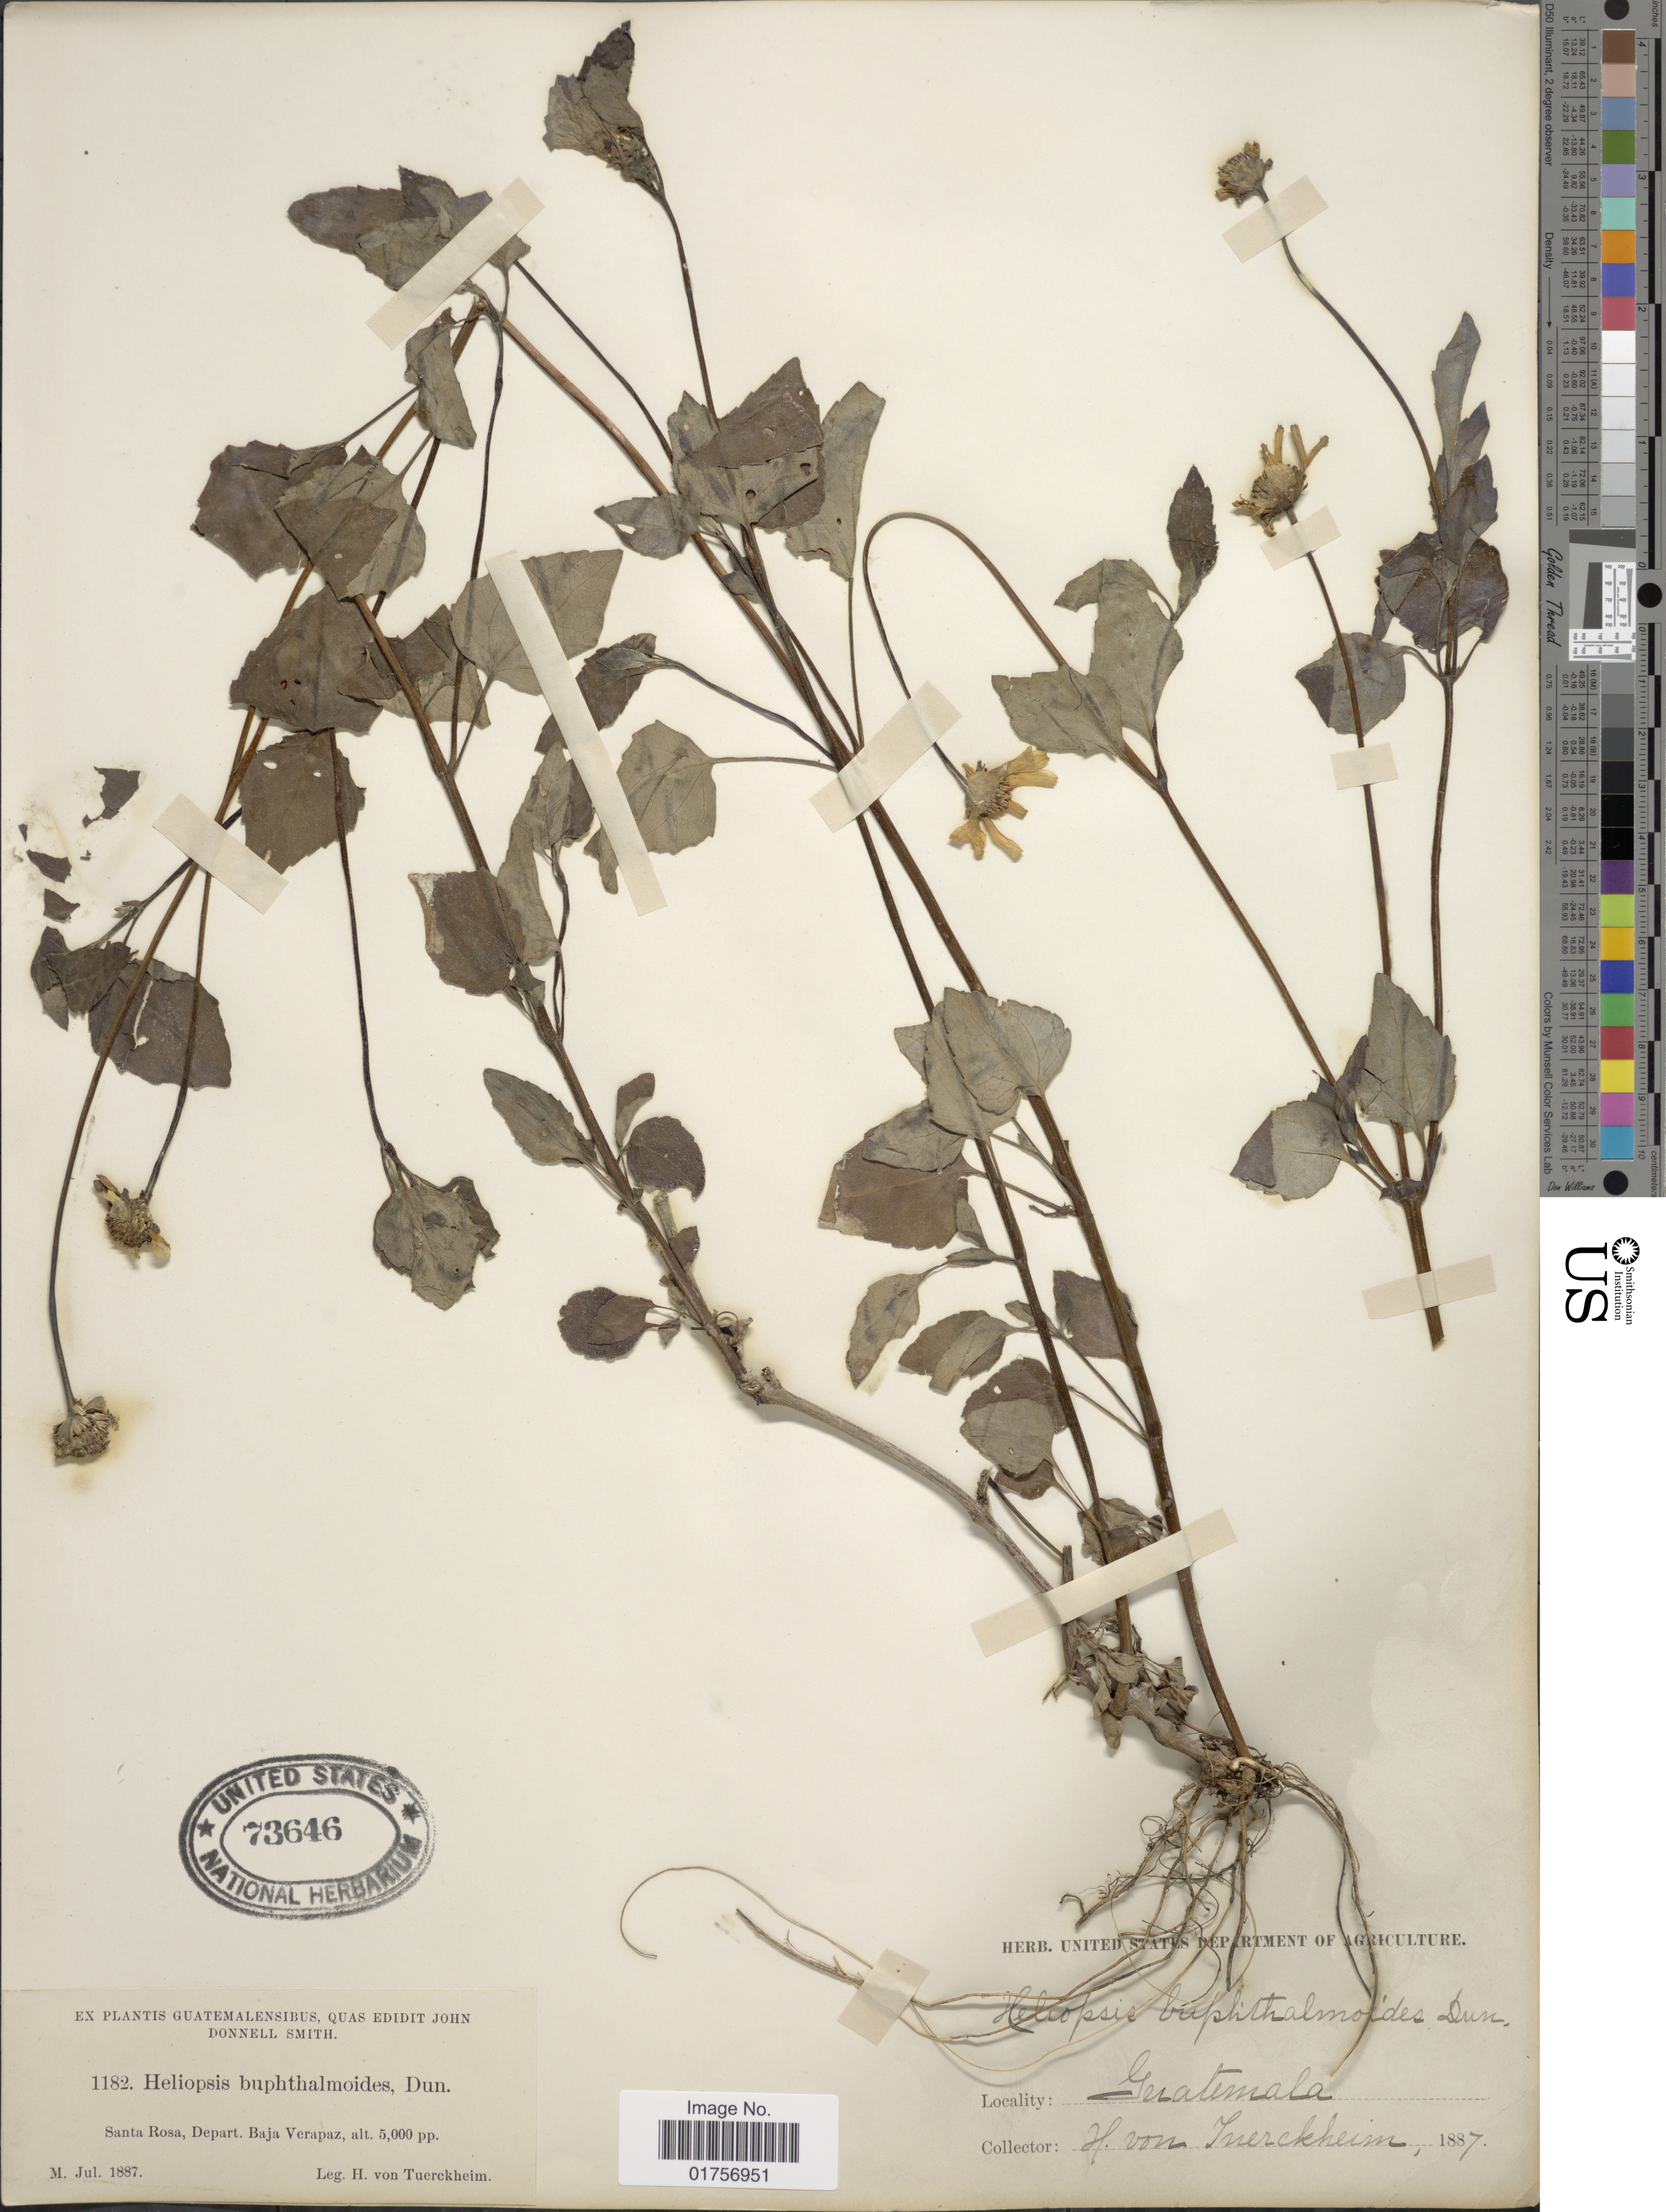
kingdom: Plantae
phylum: Tracheophyta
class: Magnoliopsida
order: Asterales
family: Asteraceae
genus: Heliopsis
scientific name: Heliopsis buphthalmoides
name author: (Jacq.) Dunal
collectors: H. von Tuerckheim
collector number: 1182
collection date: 1887-07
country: Guatemala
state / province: Baja Verapaz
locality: Santa Rosa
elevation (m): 1524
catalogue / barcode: US 73646